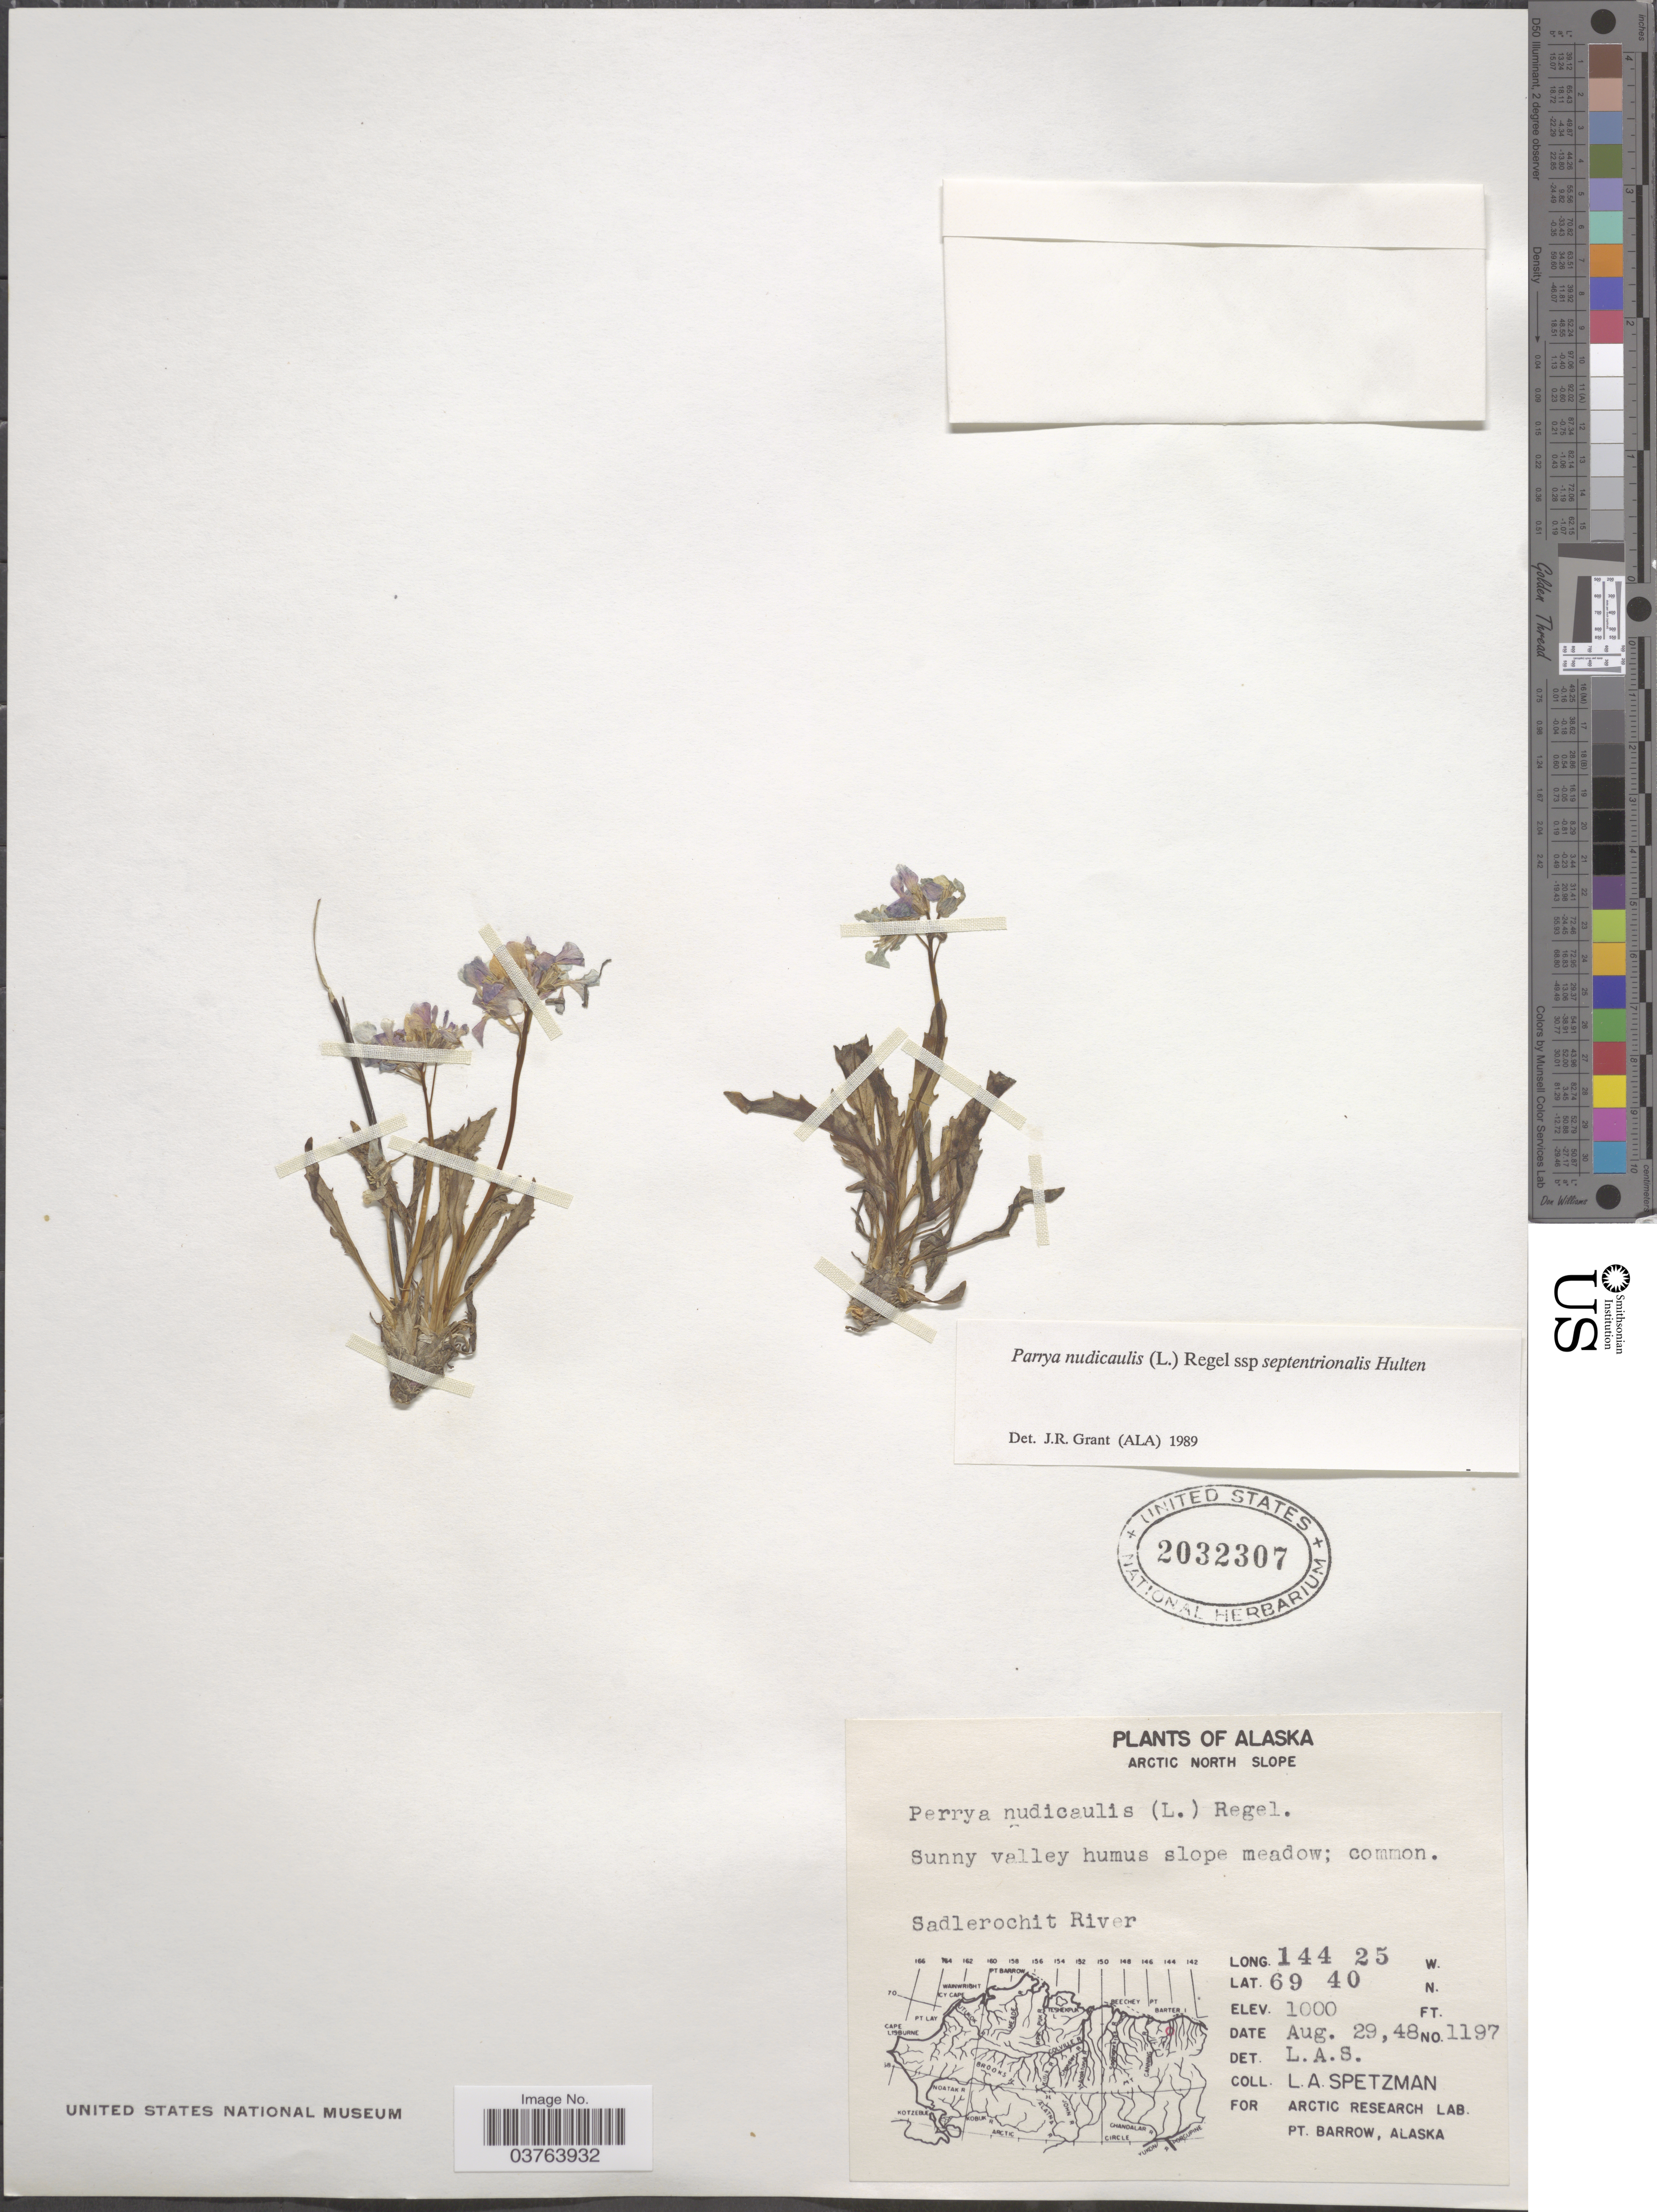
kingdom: Plantae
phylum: Tracheophyta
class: Magnoliopsida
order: Brassicales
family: Brassicaceae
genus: Parrya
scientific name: Parrya nudicaulis subsp. septentrionalis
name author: Hultén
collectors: L. Spetzman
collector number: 1197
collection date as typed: Transcribed d/m/y: 29/8/48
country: United States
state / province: Alaska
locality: Arctic North Slope. Sadlerochit River.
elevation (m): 305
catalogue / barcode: US 2032307